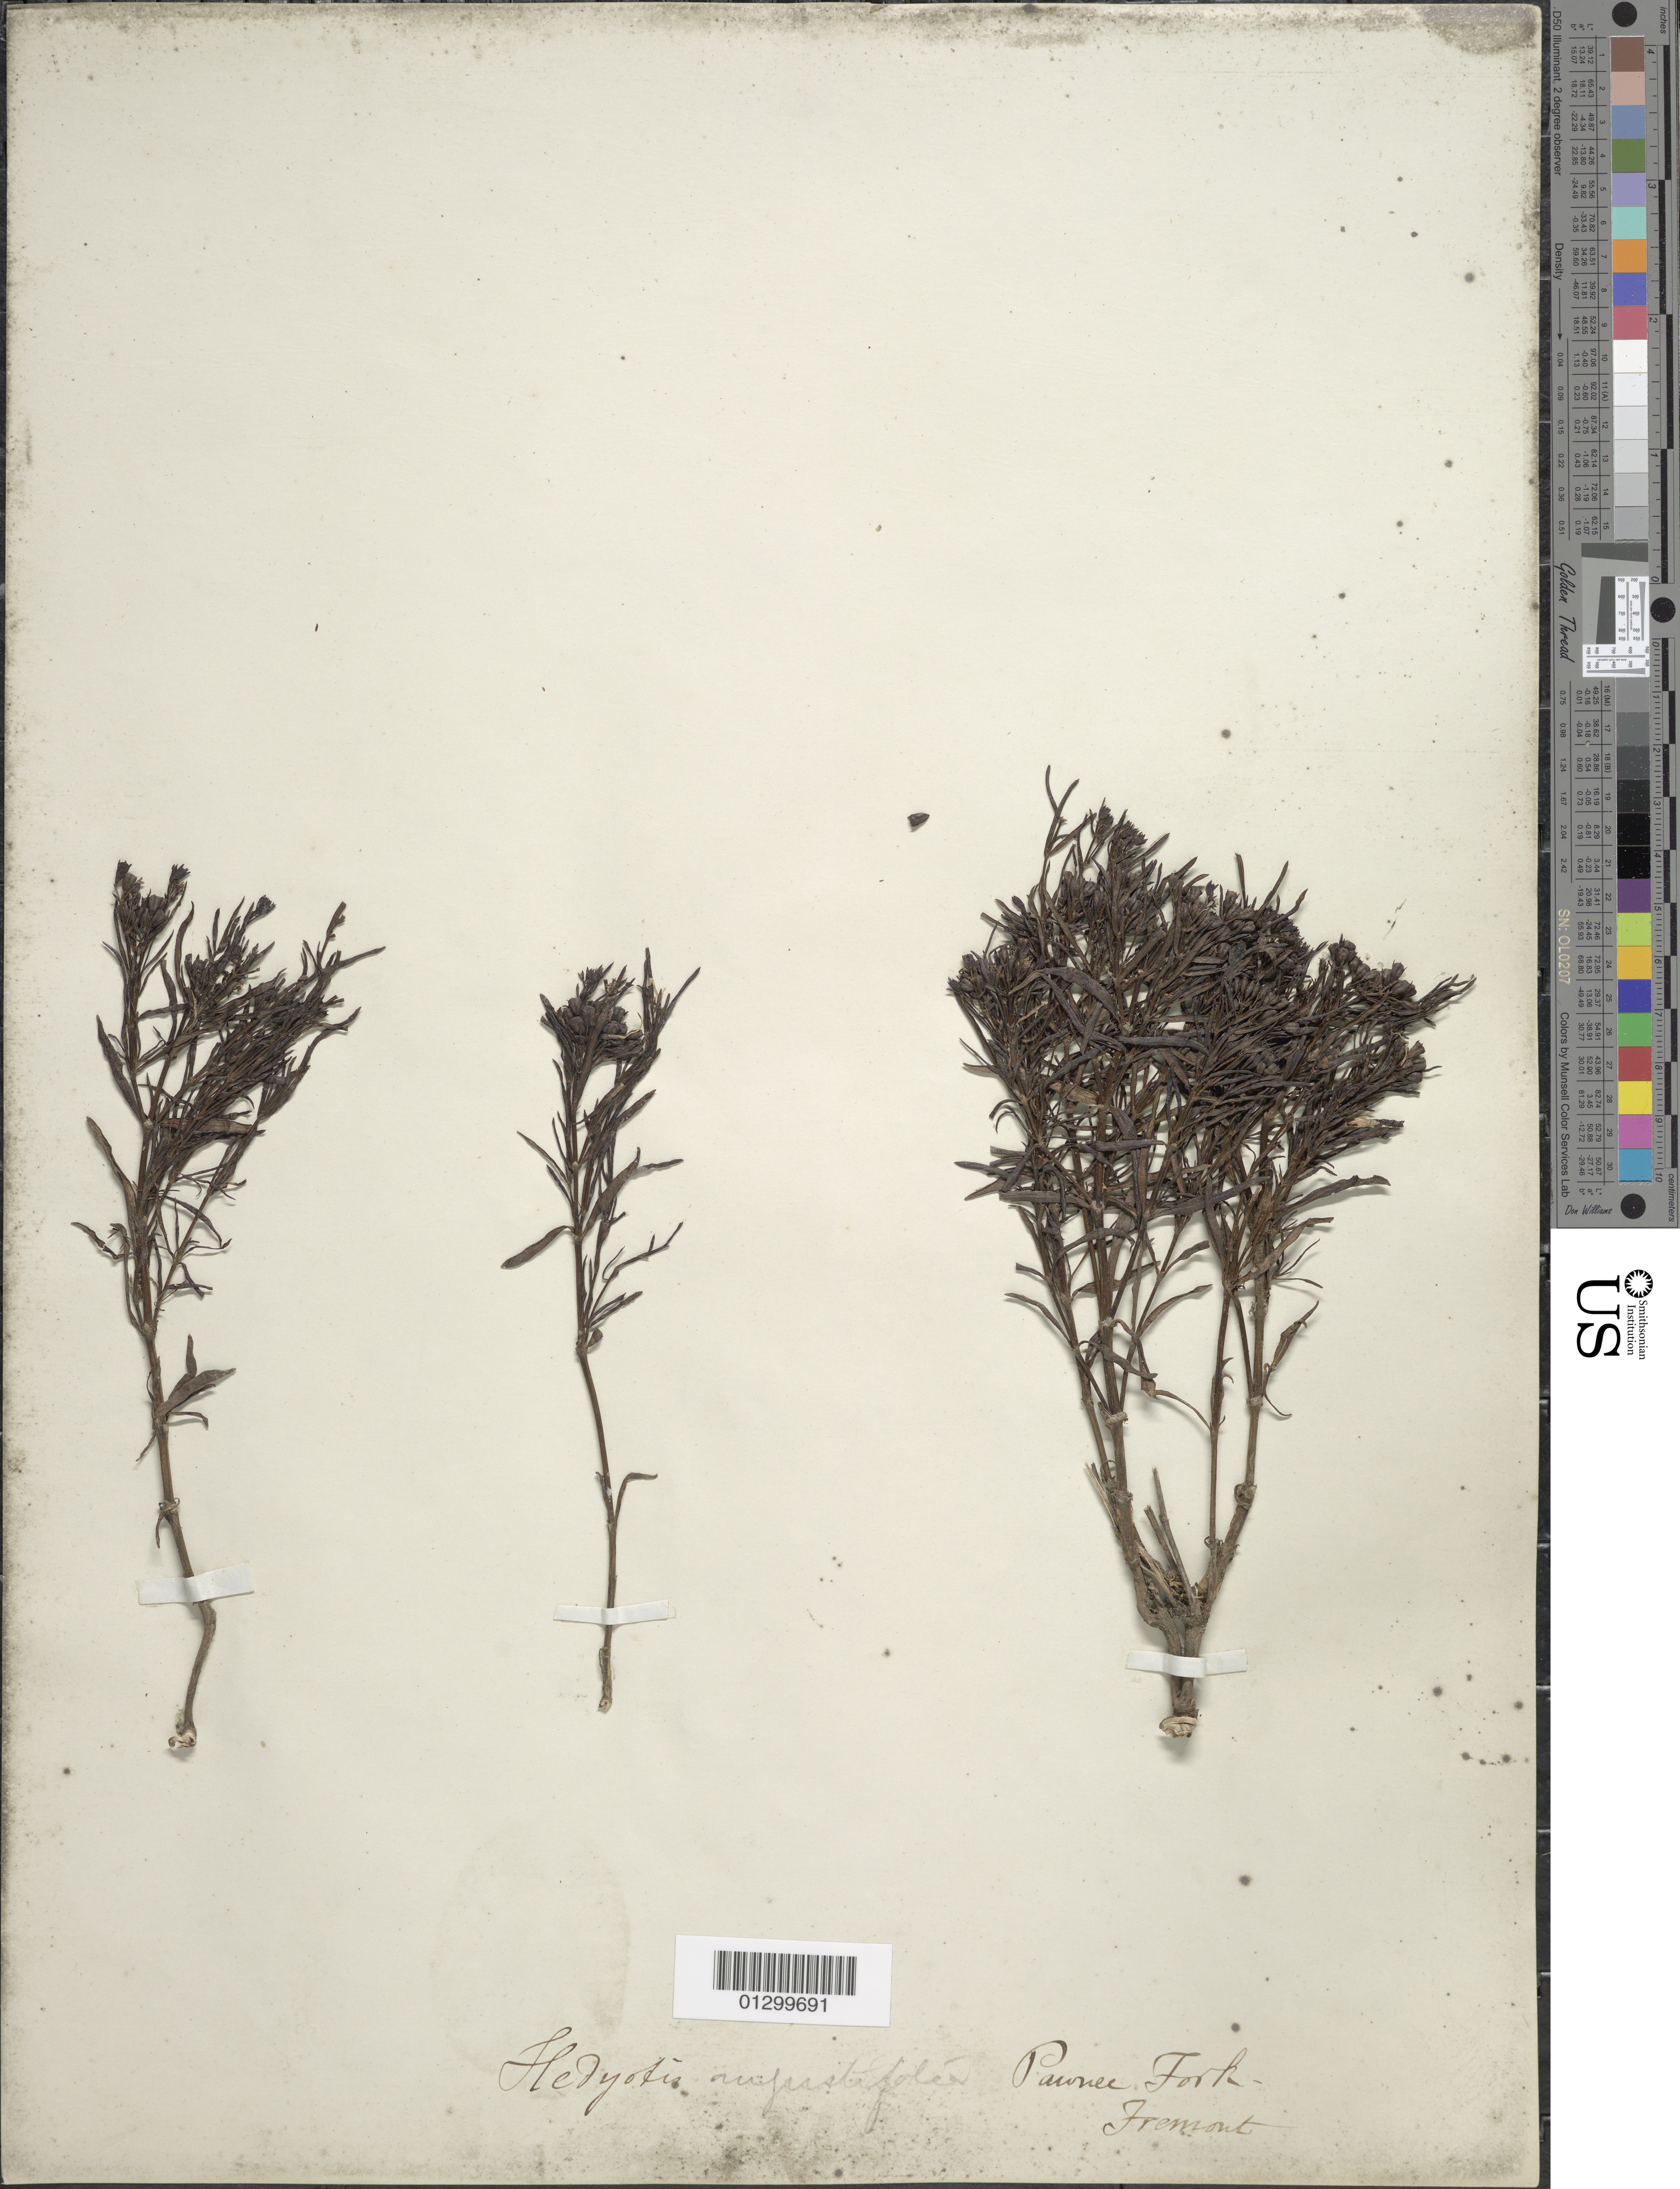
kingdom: Plantae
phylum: Tracheophyta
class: Magnoliopsida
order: Gentianales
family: Rubiaceae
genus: Hedyotis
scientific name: Hedyotis angustifolia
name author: Champ. & Schltdl.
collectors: J. C. Frémont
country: United States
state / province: Kansas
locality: Pawnee Fork